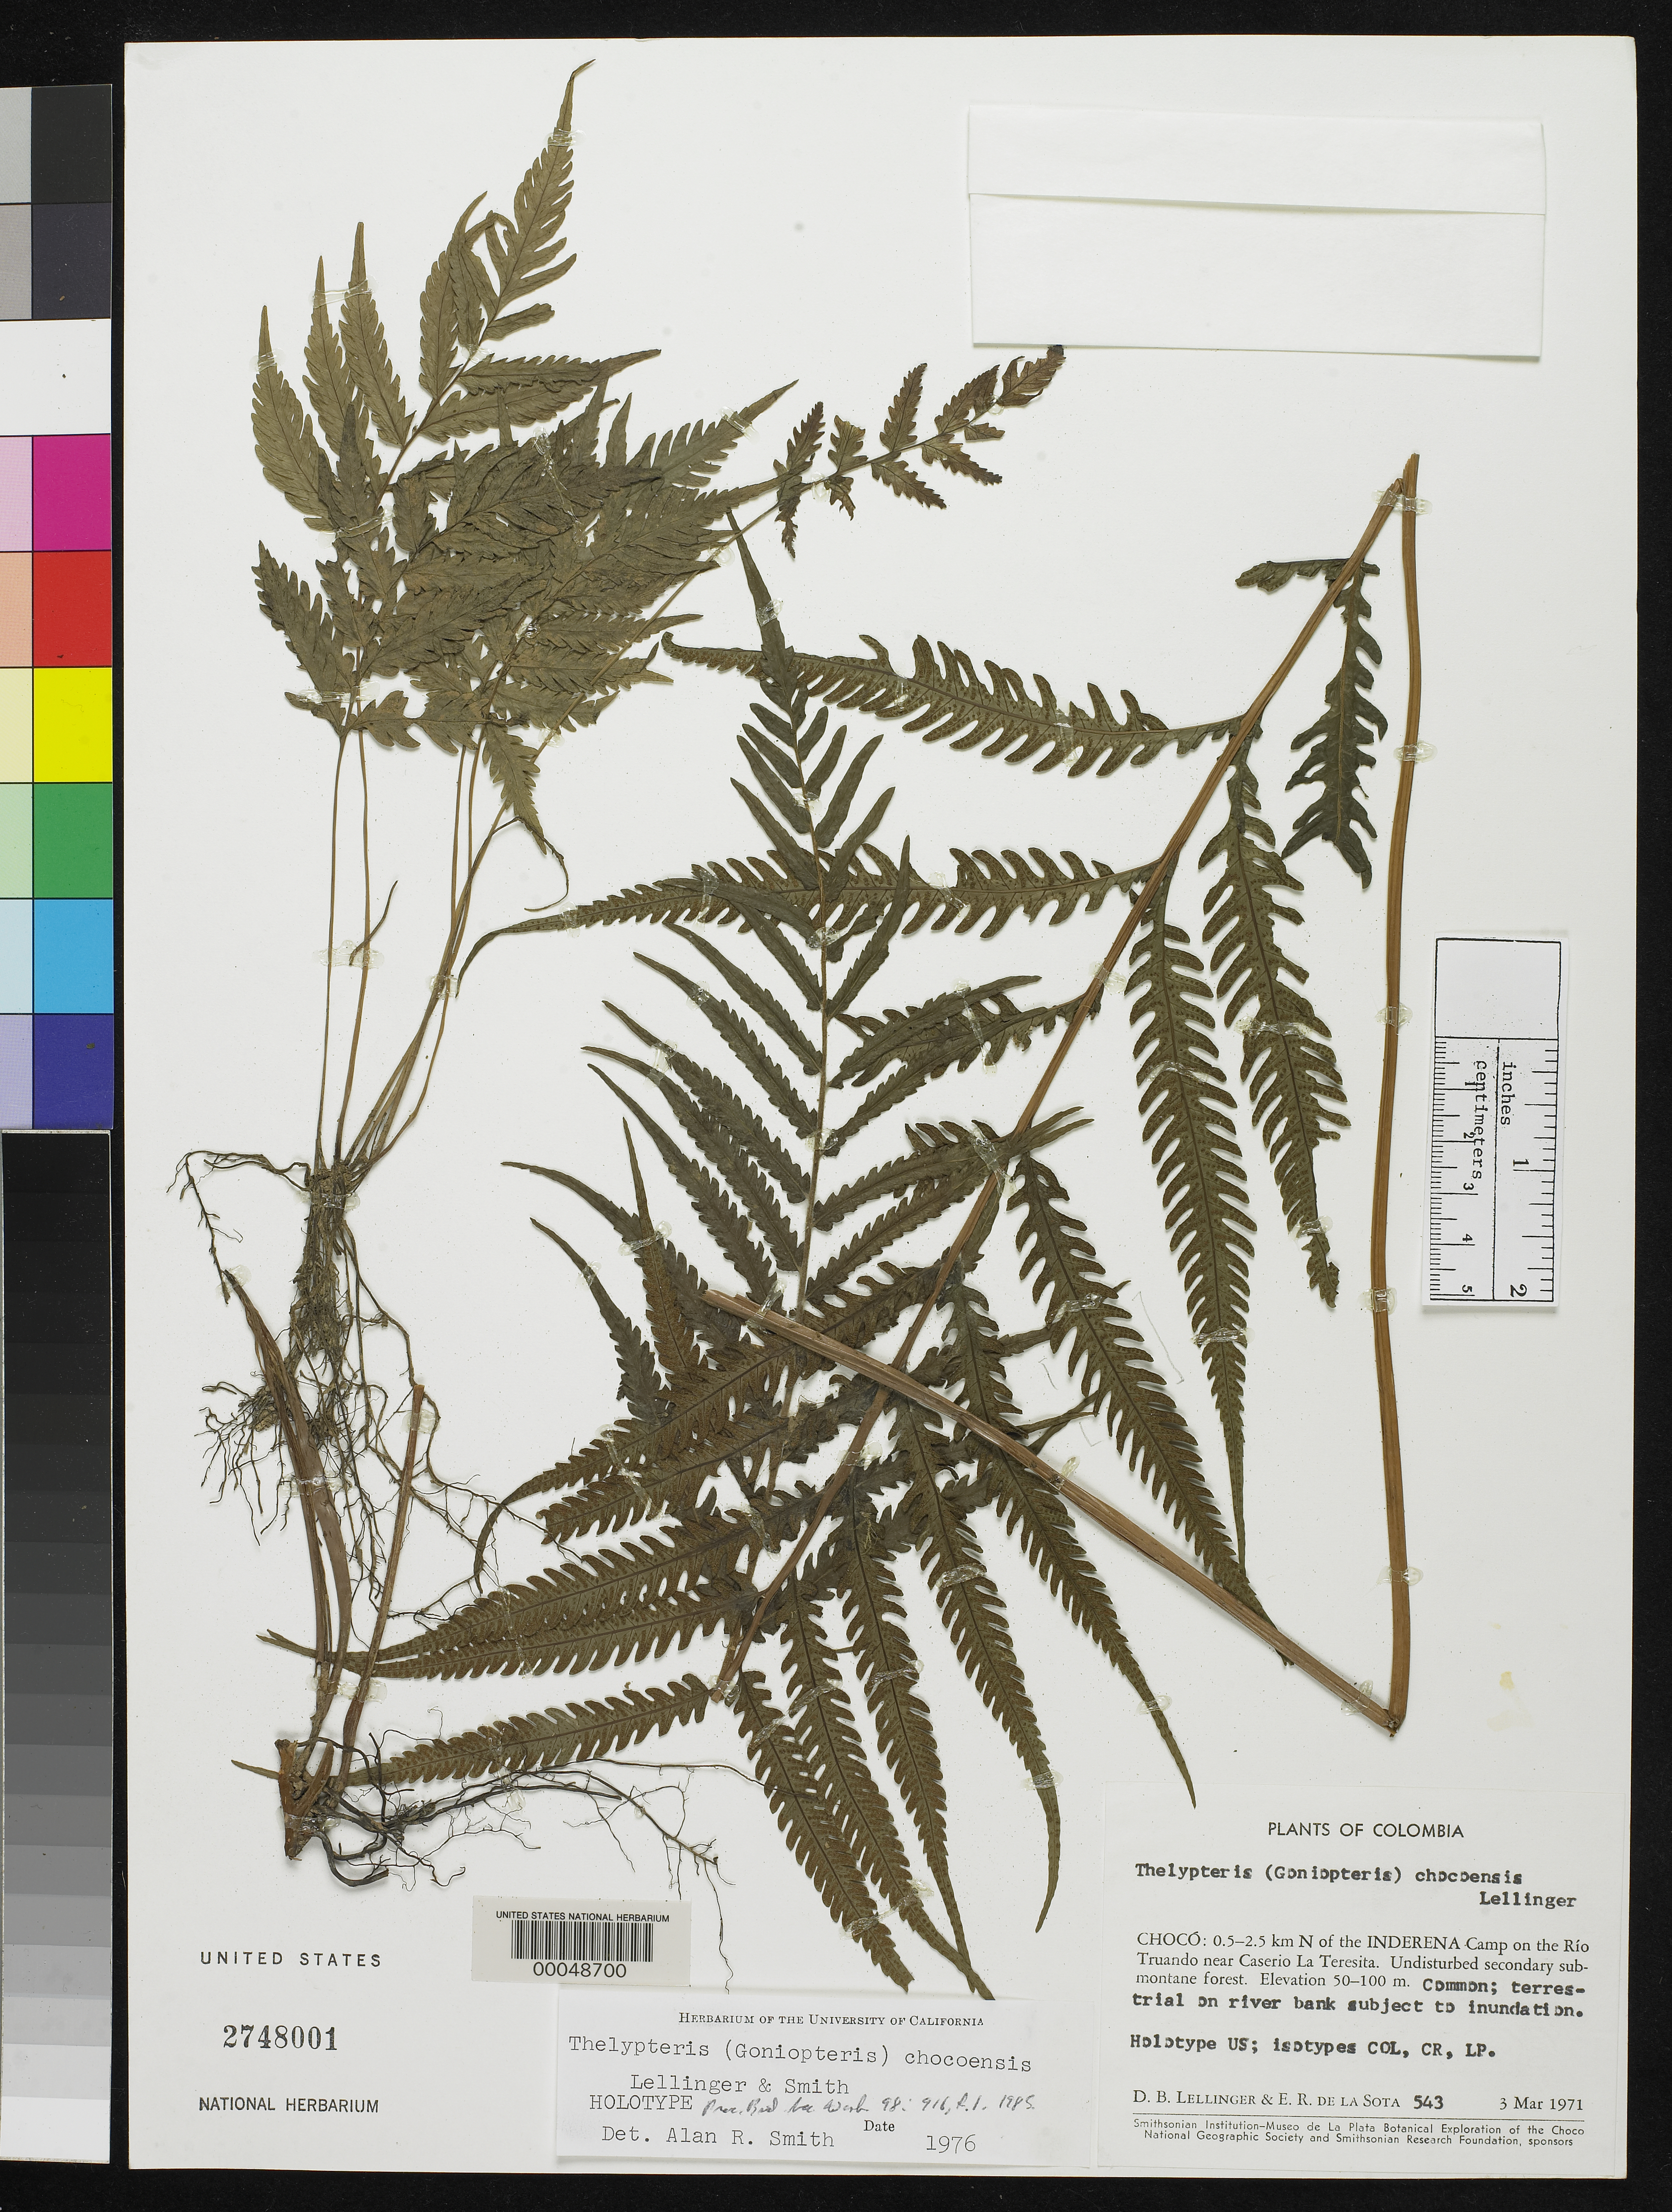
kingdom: Plantae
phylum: Tracheophyta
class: Polypodiopsida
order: Polypodiales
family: Thelypteridaceae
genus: Thelypteris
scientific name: Thelypteris chocoensis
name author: A.R. Sm. & Lellinger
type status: Holotype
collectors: D. B. Lellinger & E. R. de la Sota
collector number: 543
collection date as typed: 05 Mar 1971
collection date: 1971-03-05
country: Colombia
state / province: Chocó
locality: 0.5-2.5 km N of Inderena Camp on Rio Truando near Caserio La Teresita.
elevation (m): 50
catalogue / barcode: US 2748001